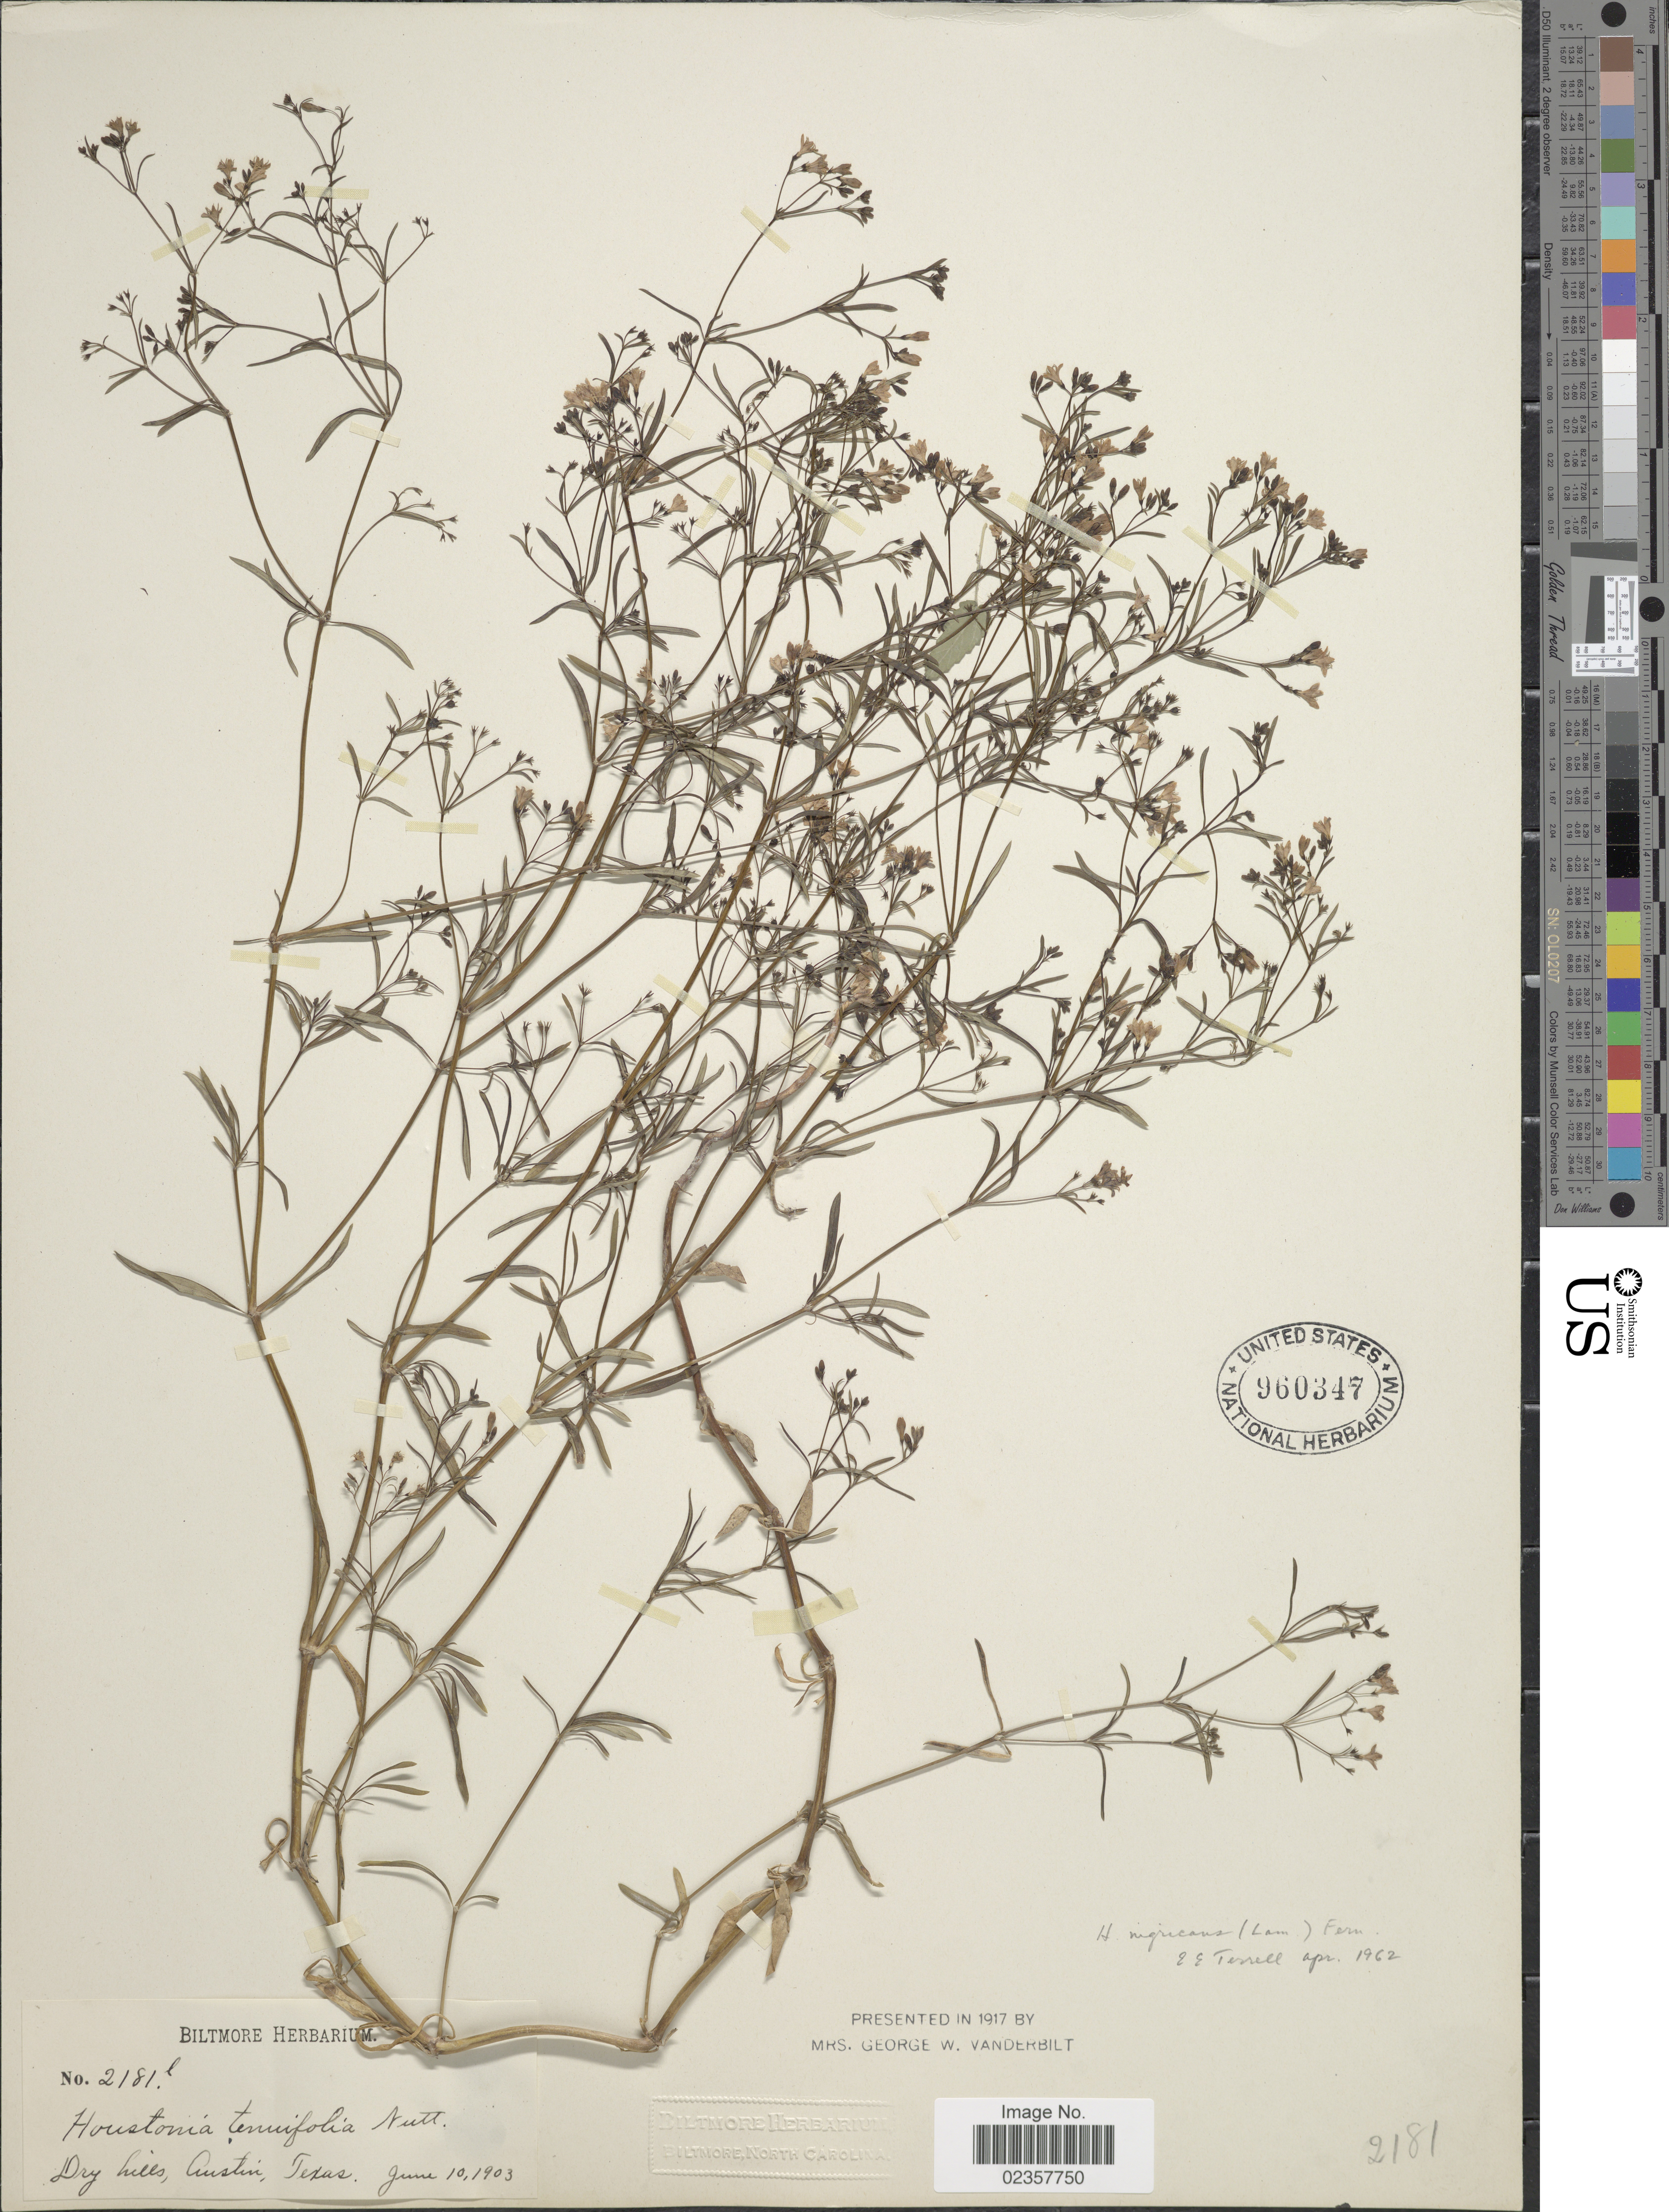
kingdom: Plantae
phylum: Tracheophyta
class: Magnoliopsida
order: Gentianales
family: Rubiaceae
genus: Houstonia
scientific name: Houstonia nigricans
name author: (Lam.) Fernald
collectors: ex herb. Biltmore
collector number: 2181l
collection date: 1903-06-10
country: United States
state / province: Texas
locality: Dry hills, Austin, Texas.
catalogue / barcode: US 960347